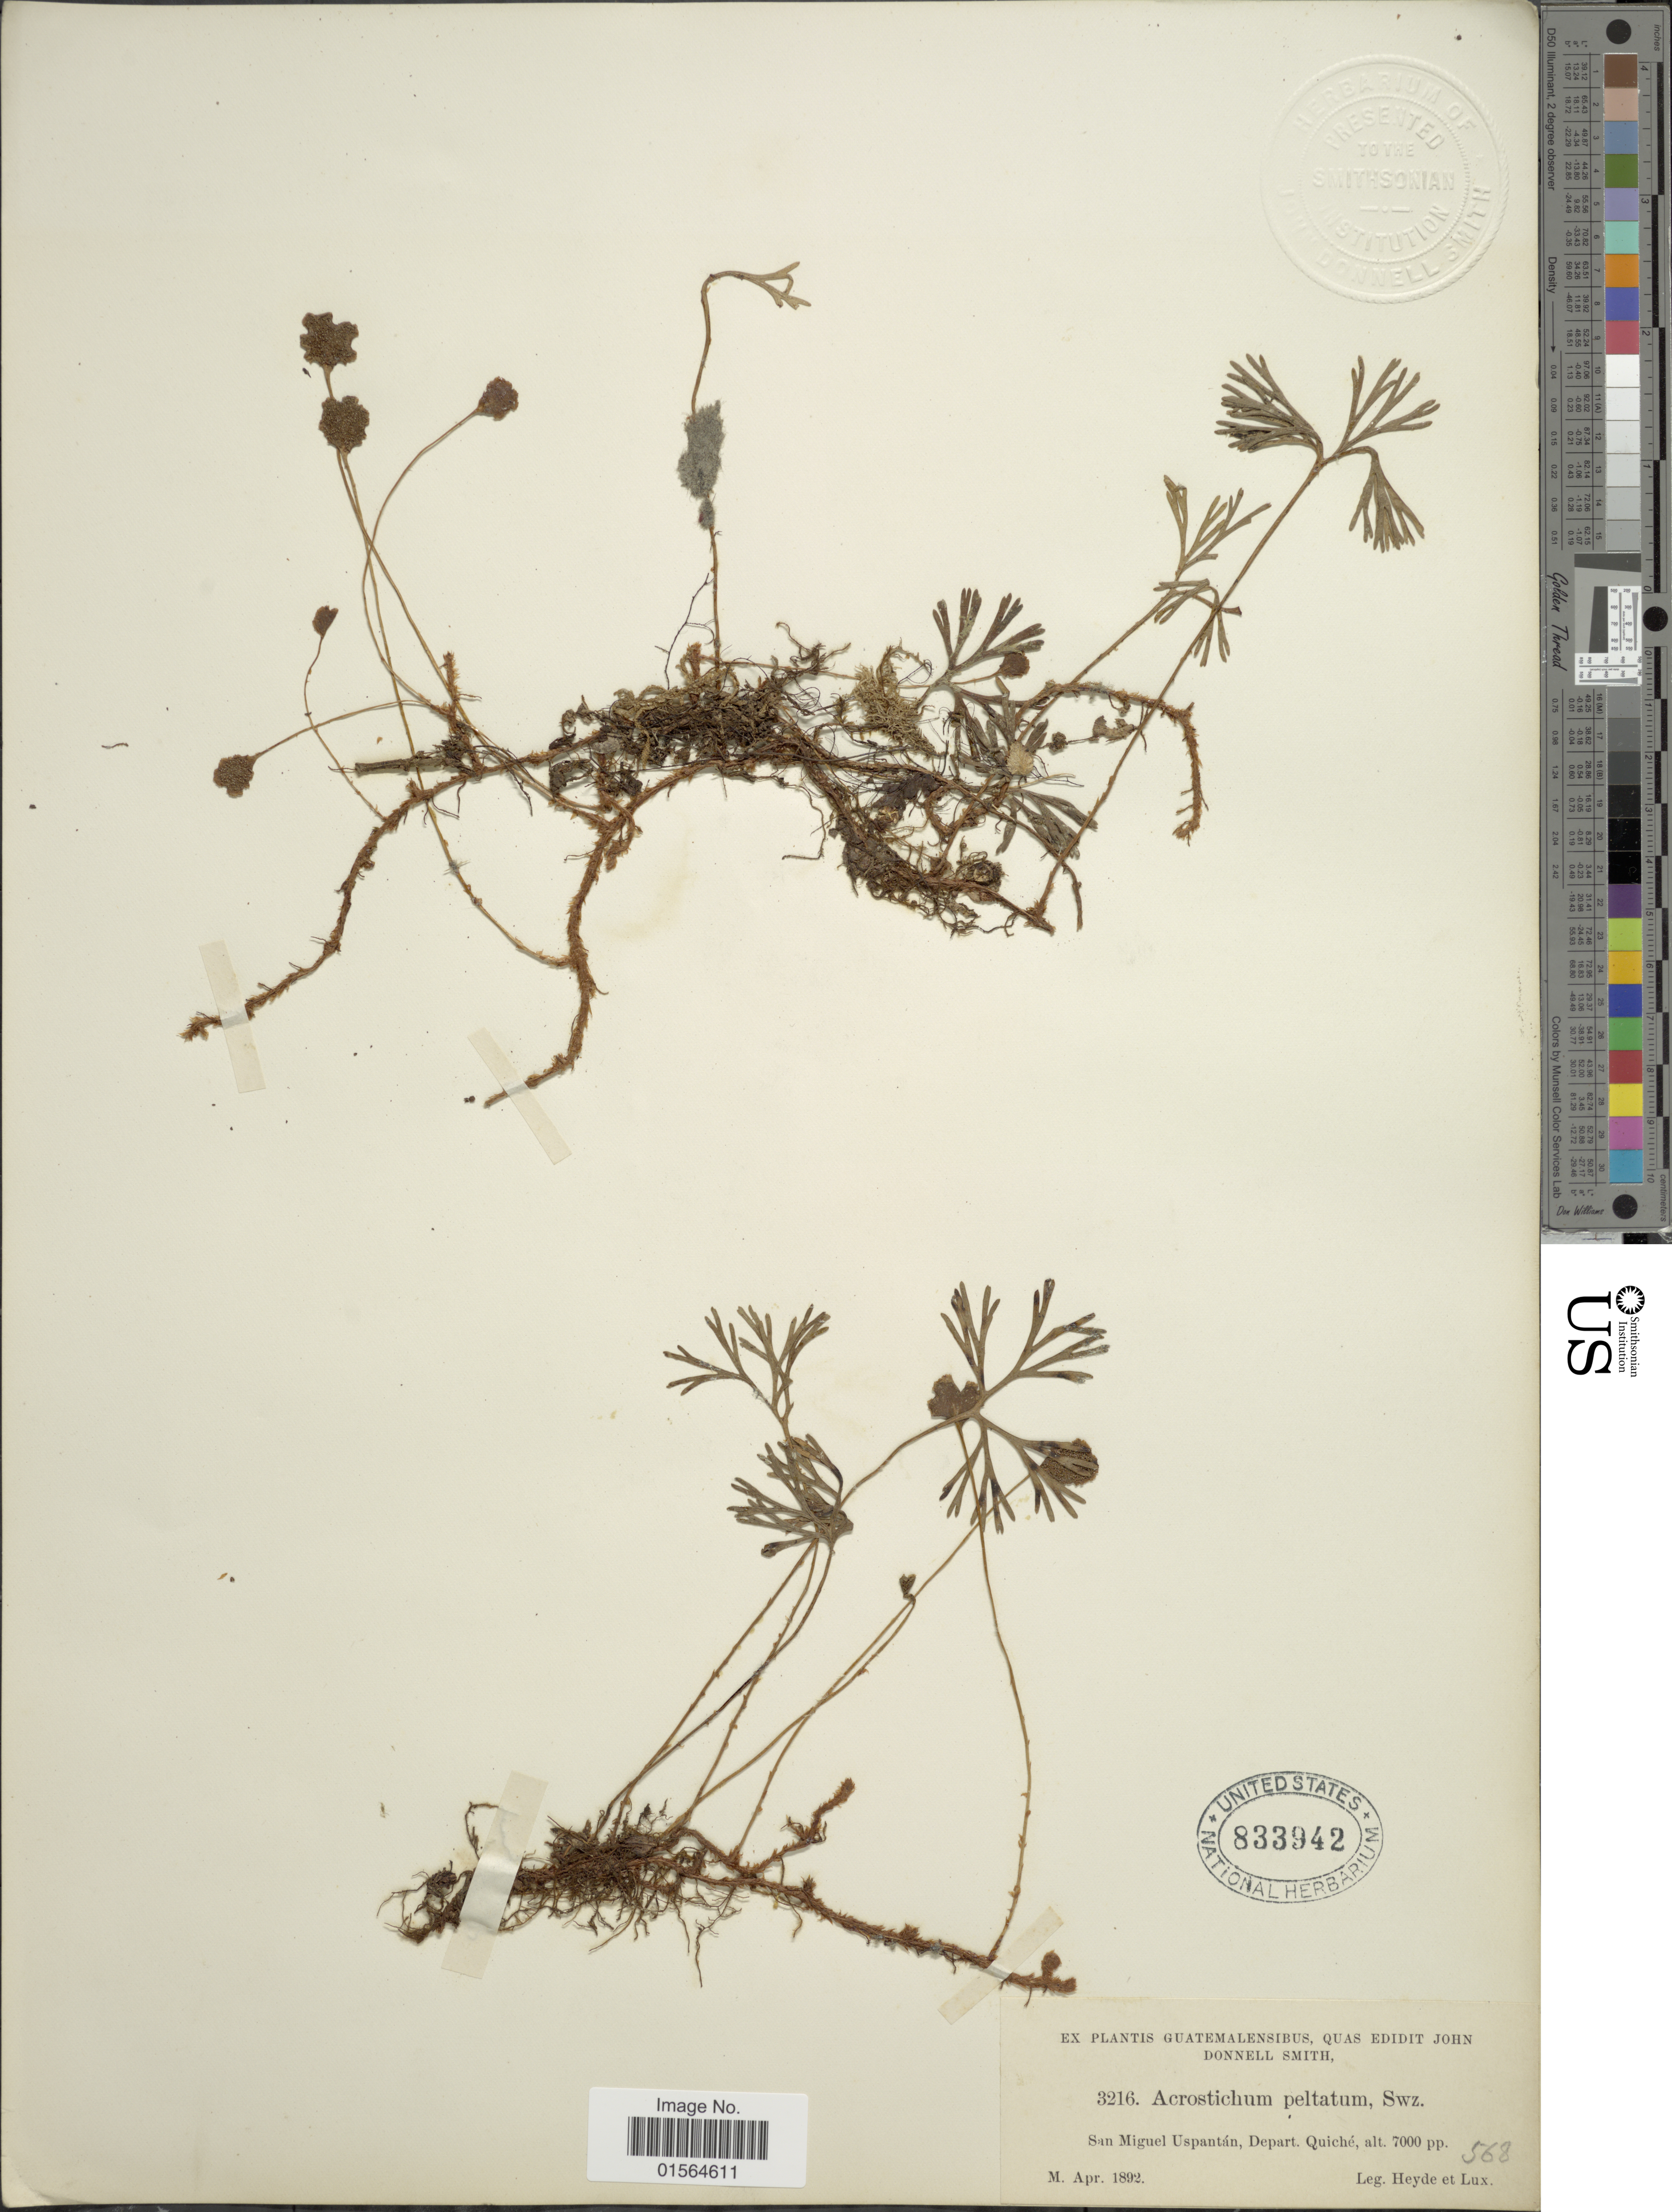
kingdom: Plantae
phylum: Tracheophyta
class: Polypodiopsida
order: Polypodiales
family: Dryopteridaceae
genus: Elaphoglossum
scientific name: Elaphoglossum peltatum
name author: (Sw.) Urb.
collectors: Heyde & Lux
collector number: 3216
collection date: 1892-04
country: Guatemala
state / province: El Quiché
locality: San Miguel Uspantan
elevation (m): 2134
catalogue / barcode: US 833942